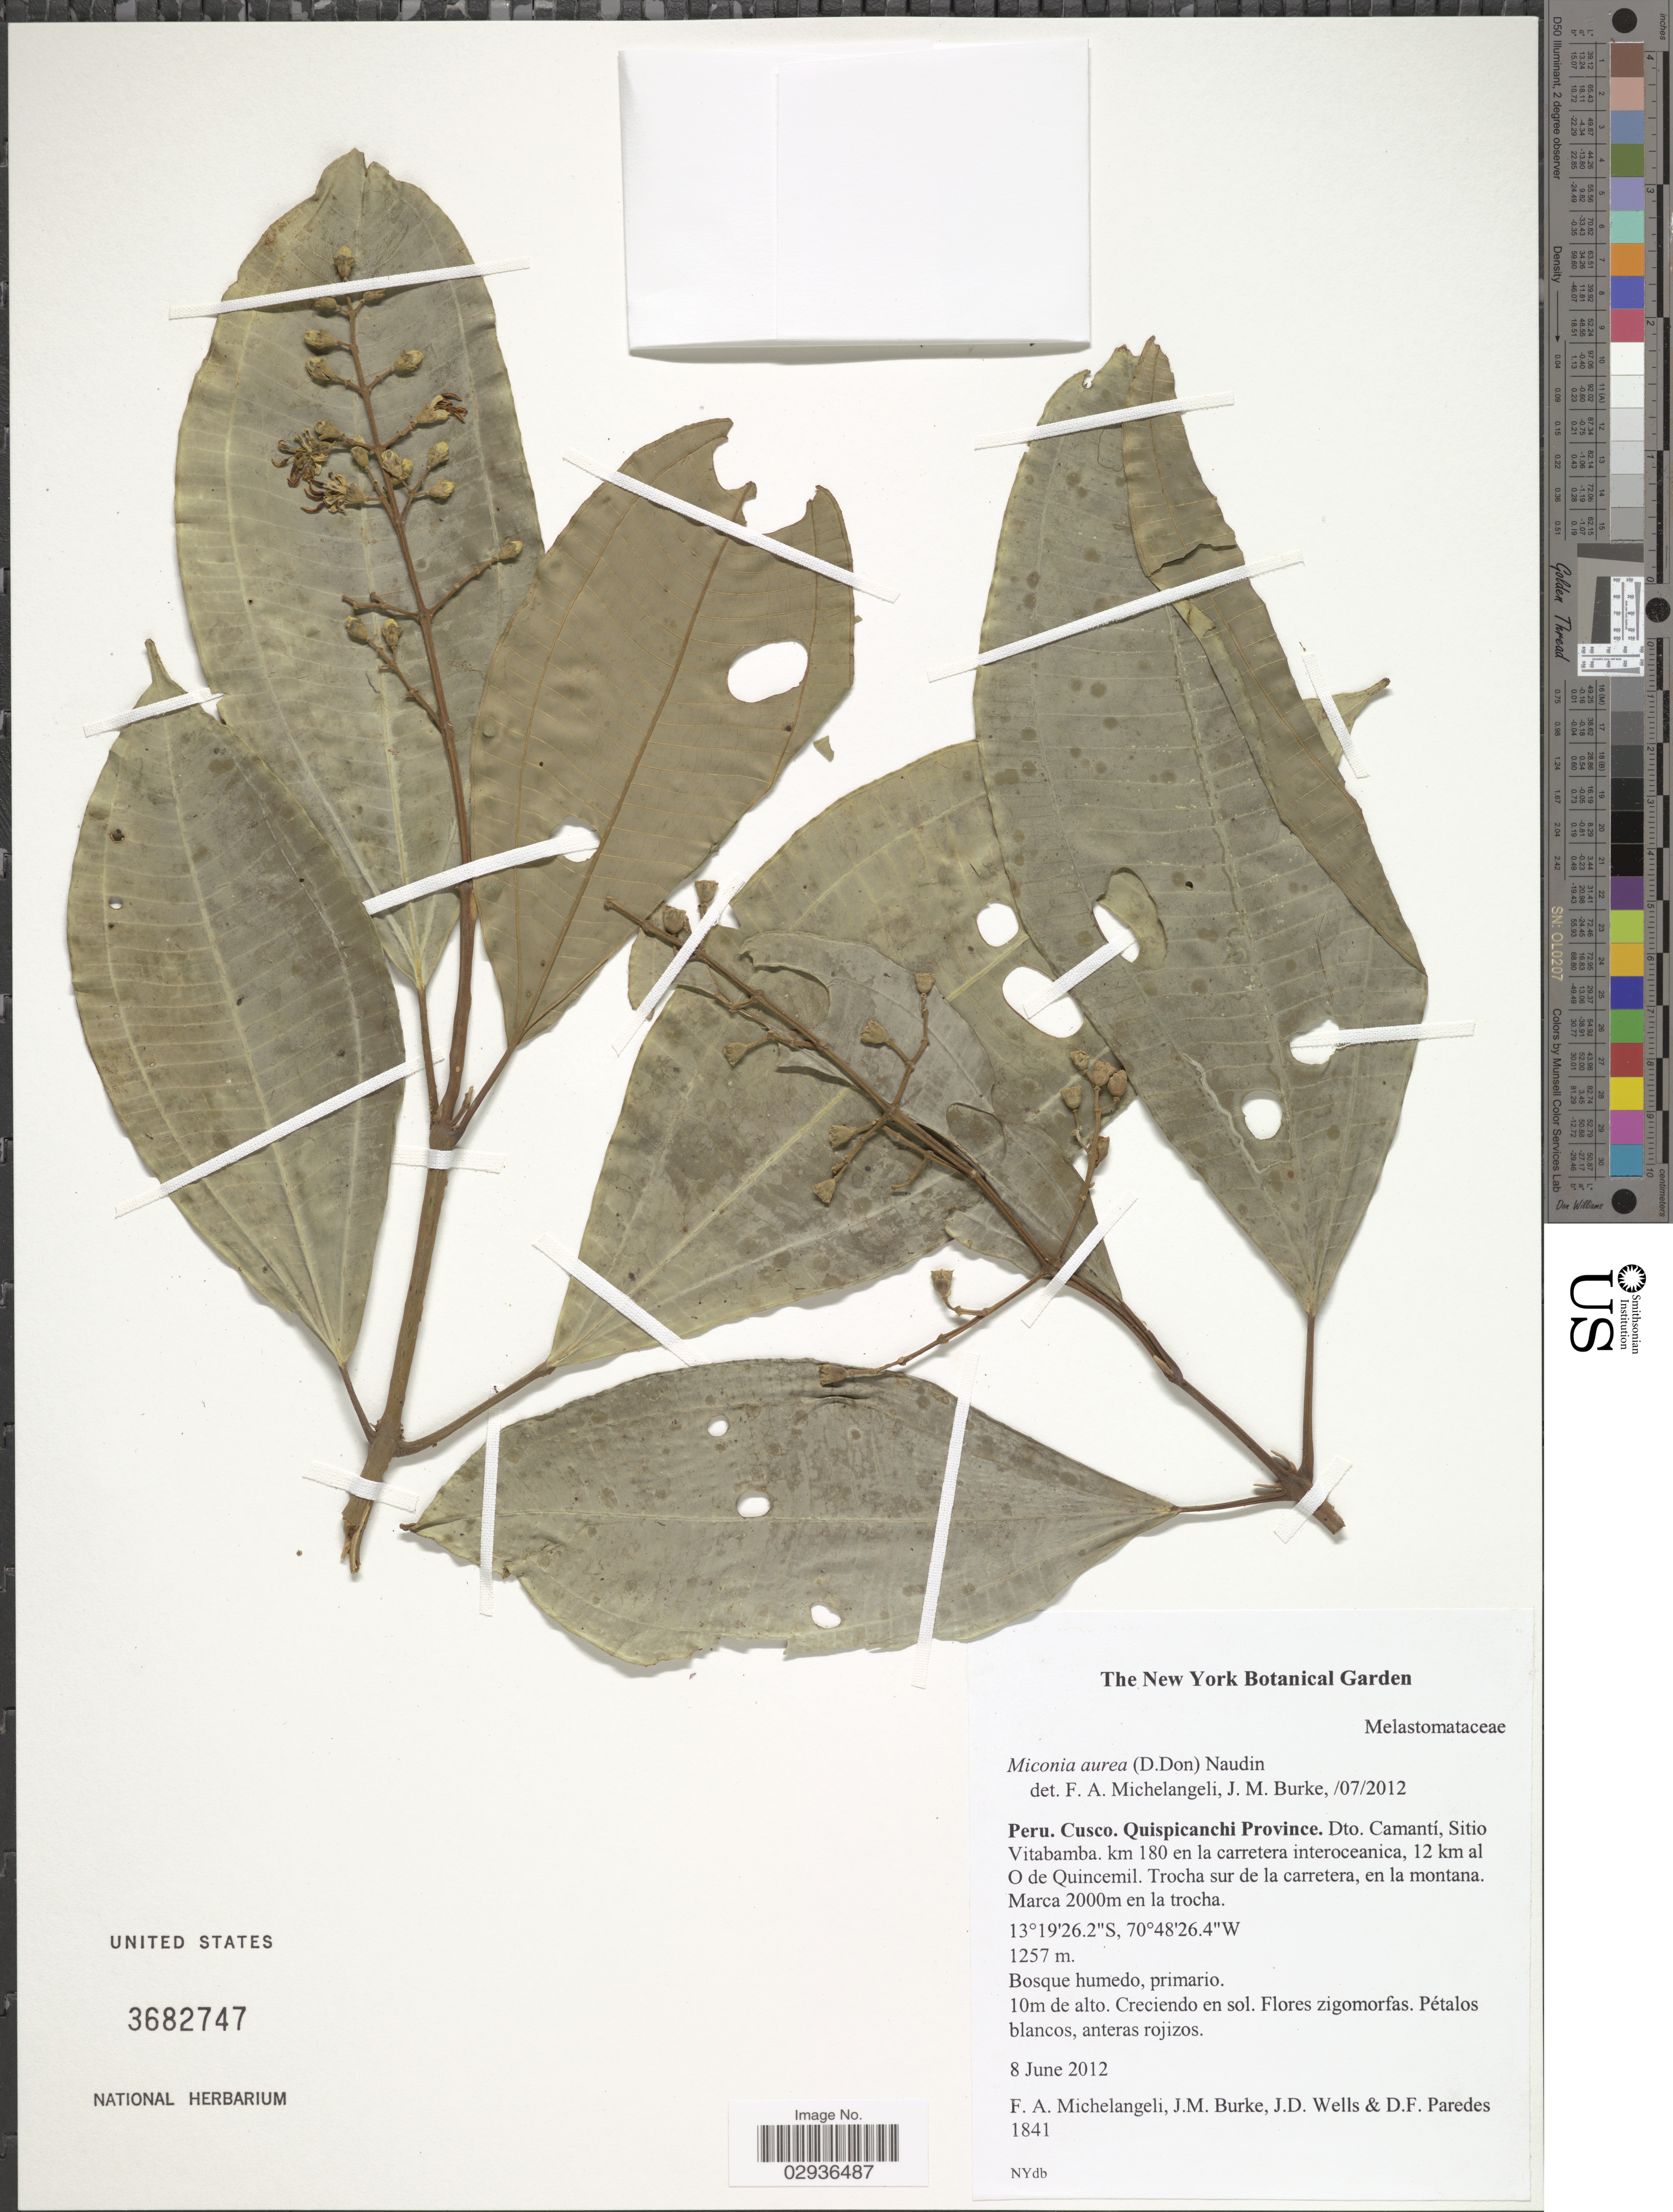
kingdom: Plantae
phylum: Tracheophyta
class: Magnoliopsida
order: Myrtales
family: Melastomataceae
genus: Miconia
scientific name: Miconia aurea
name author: (D. Don) Naudin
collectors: F. A. Michelangeli, Jac. M. Burke, J. Wells & D. Paredes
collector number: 1841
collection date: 2012-06-08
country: Peru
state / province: Cusco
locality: Quispicanchi Province. Dto. Camantí, Sitio Vitabamba. km 180 en la carretera interoceanica, 12 km al O de Quincemil.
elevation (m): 1257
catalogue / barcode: US 3682747